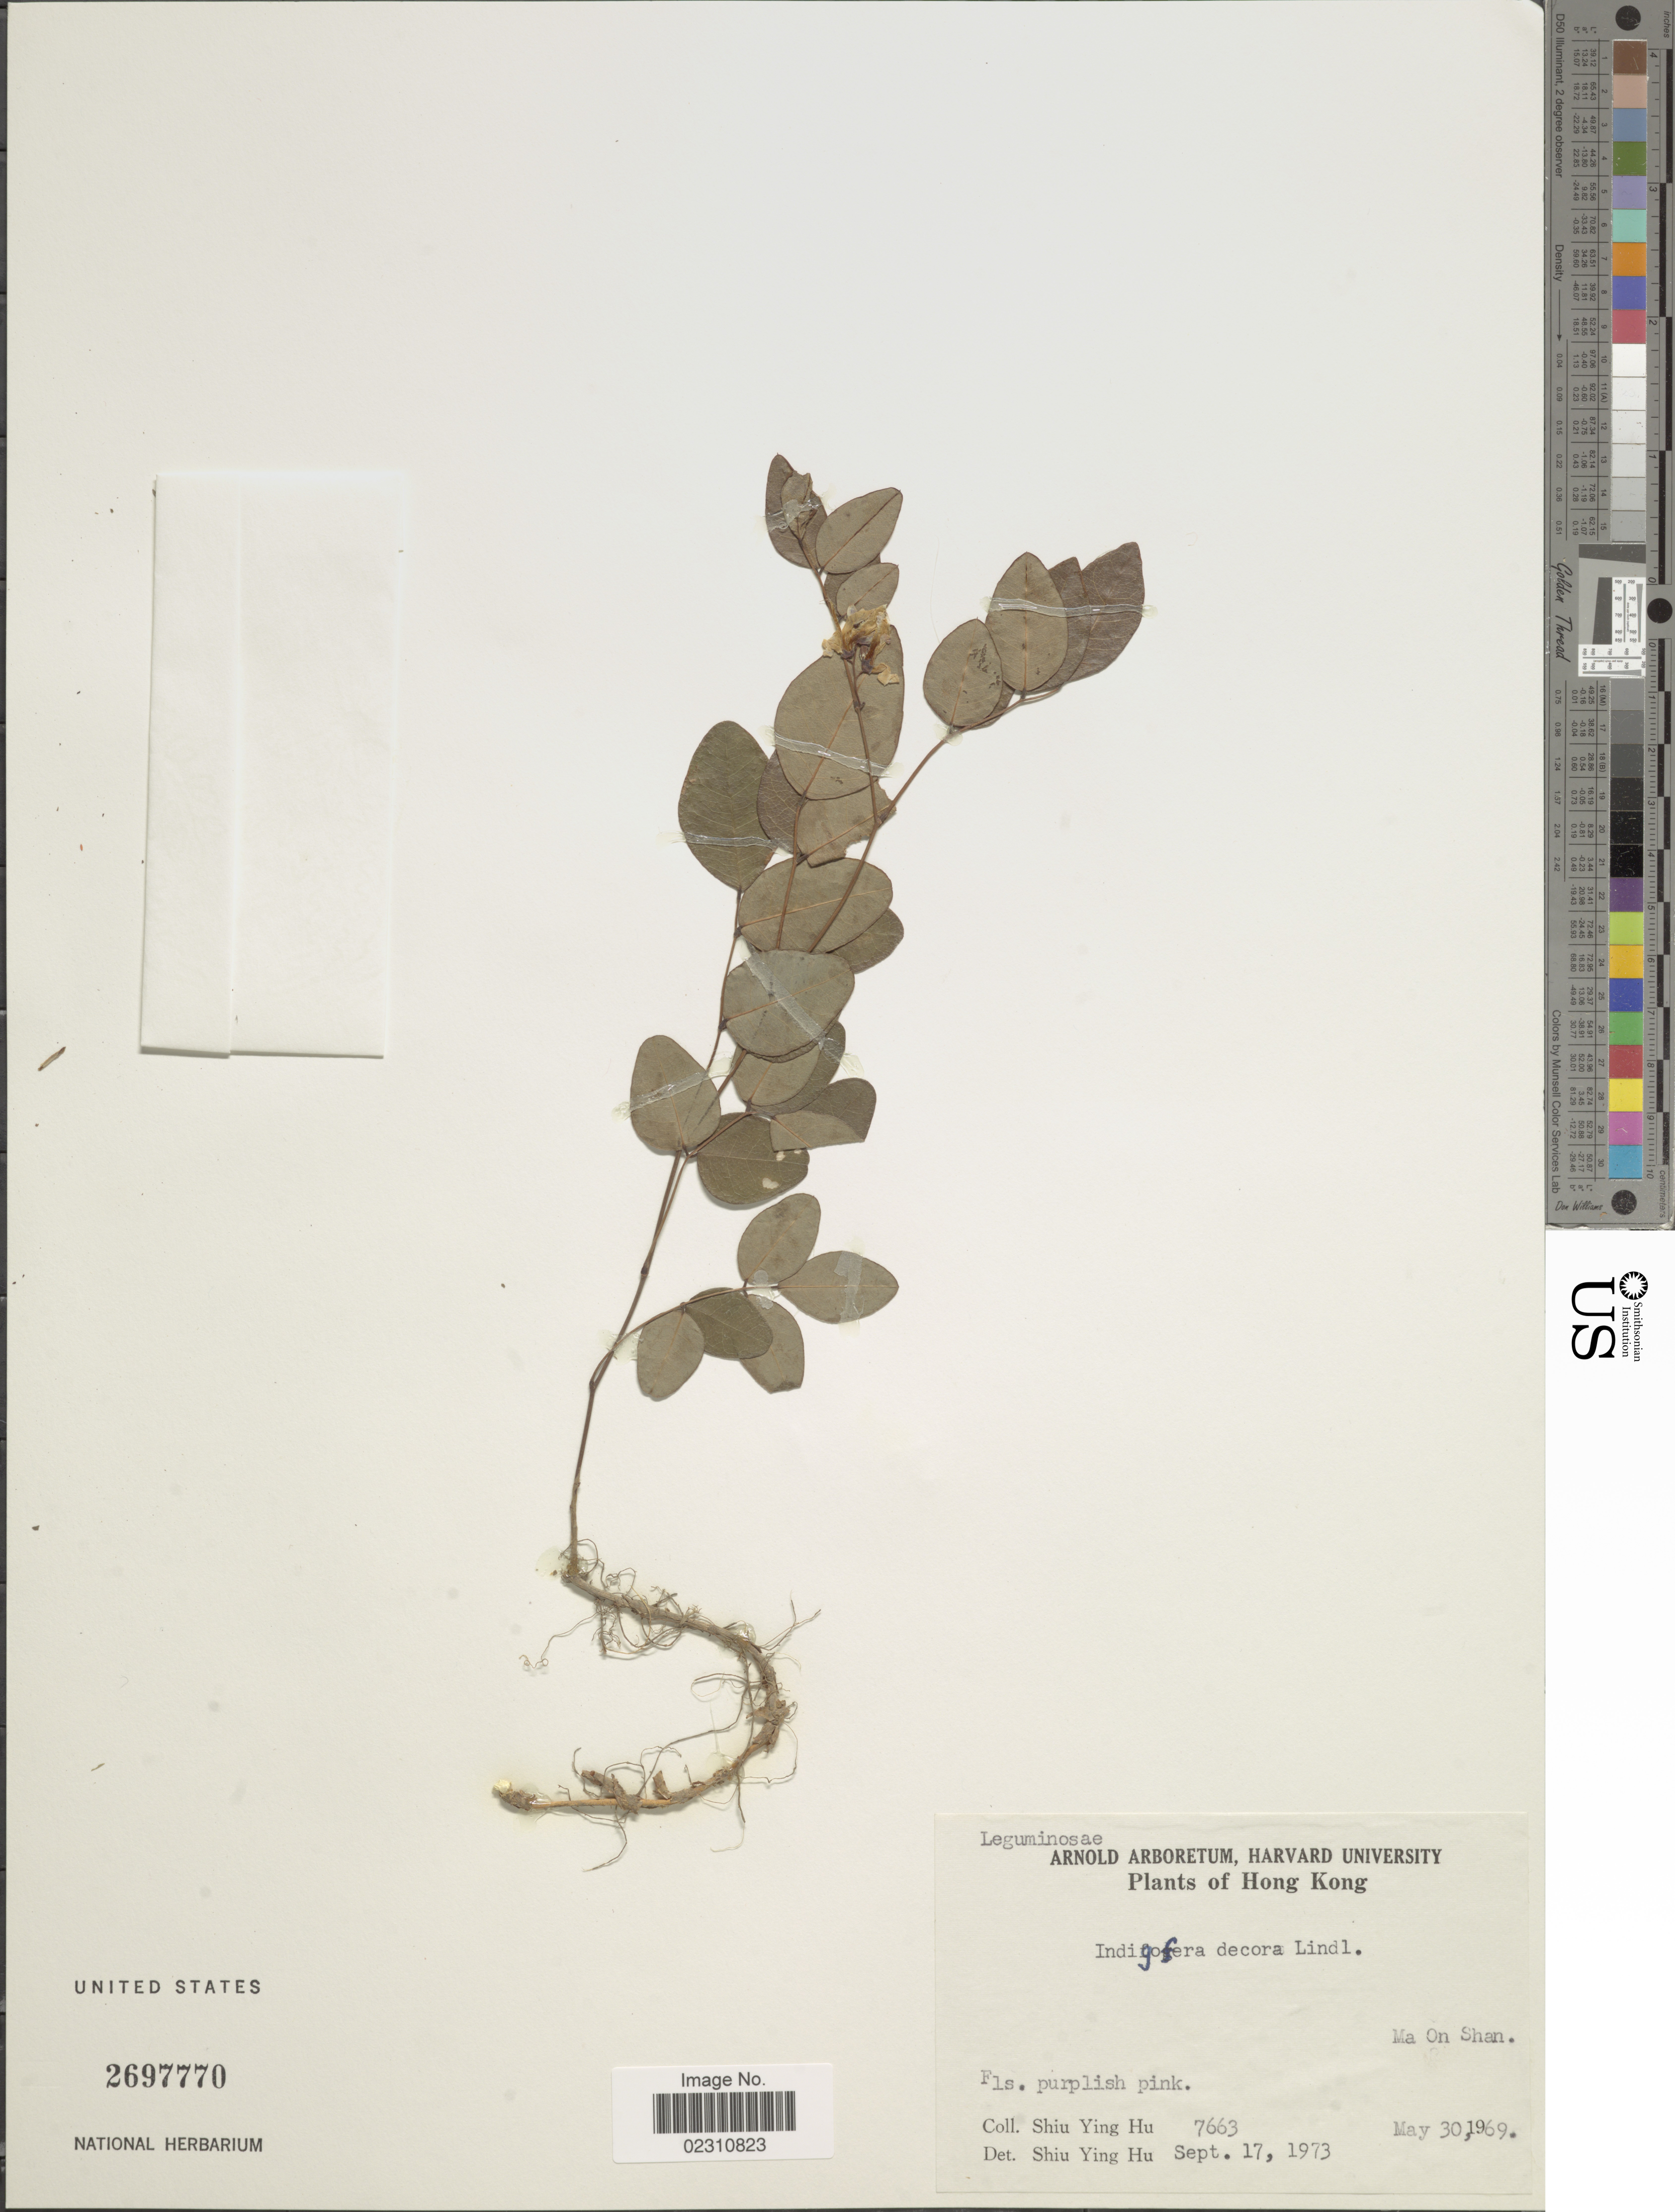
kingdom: Plantae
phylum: Tracheophyta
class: Magnoliopsida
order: Fabales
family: Fabaceae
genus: Indigofera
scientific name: Indigofera decora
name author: Lindl.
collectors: S. Y. Hu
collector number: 7663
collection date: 1969-05-30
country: China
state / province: Hong Kong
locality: Hong Kong, Ma On Shan.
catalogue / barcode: US 2697770